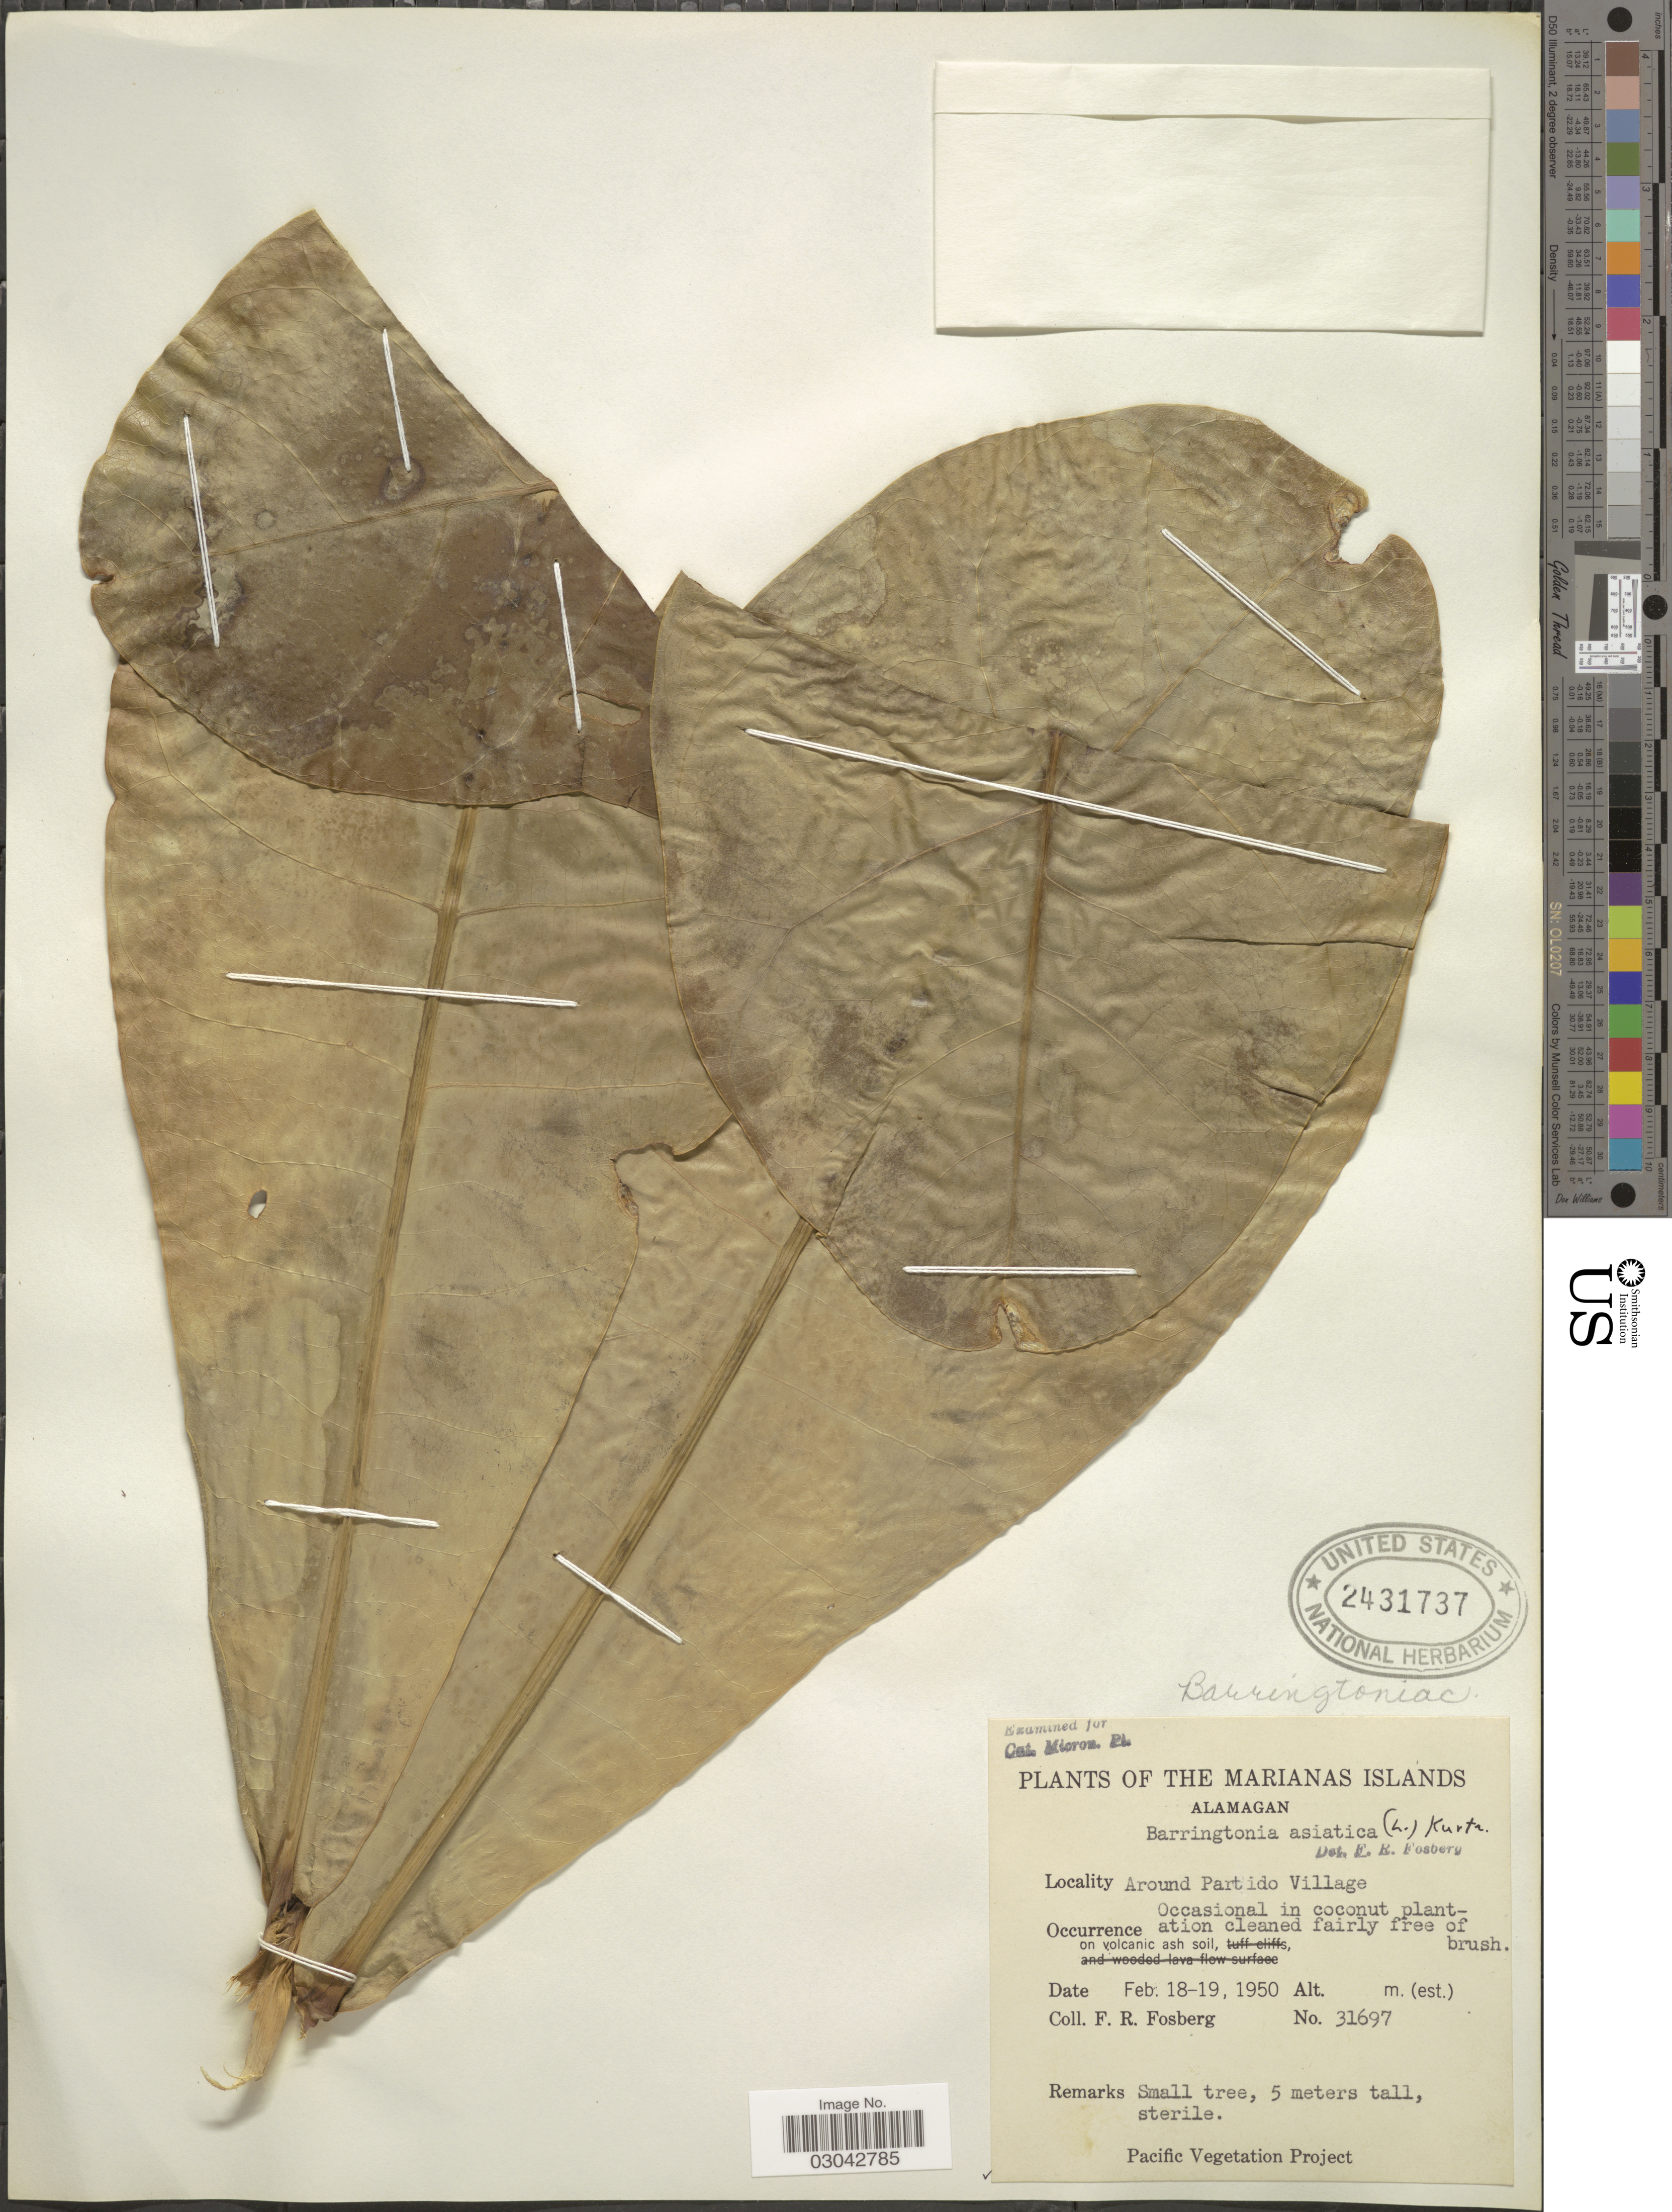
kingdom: Plantae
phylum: Tracheophyta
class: Magnoliopsida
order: Ericales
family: Lecythidaceae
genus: Barringtonia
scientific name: Barringtonia asiatica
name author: (L.) Kurz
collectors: F. R. Fosberg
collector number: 31697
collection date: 1950-02-18/1950-02-19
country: Northern Mariana Islands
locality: Marianas Islands. Alamagan. Around Partido Village.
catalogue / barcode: US 2431737